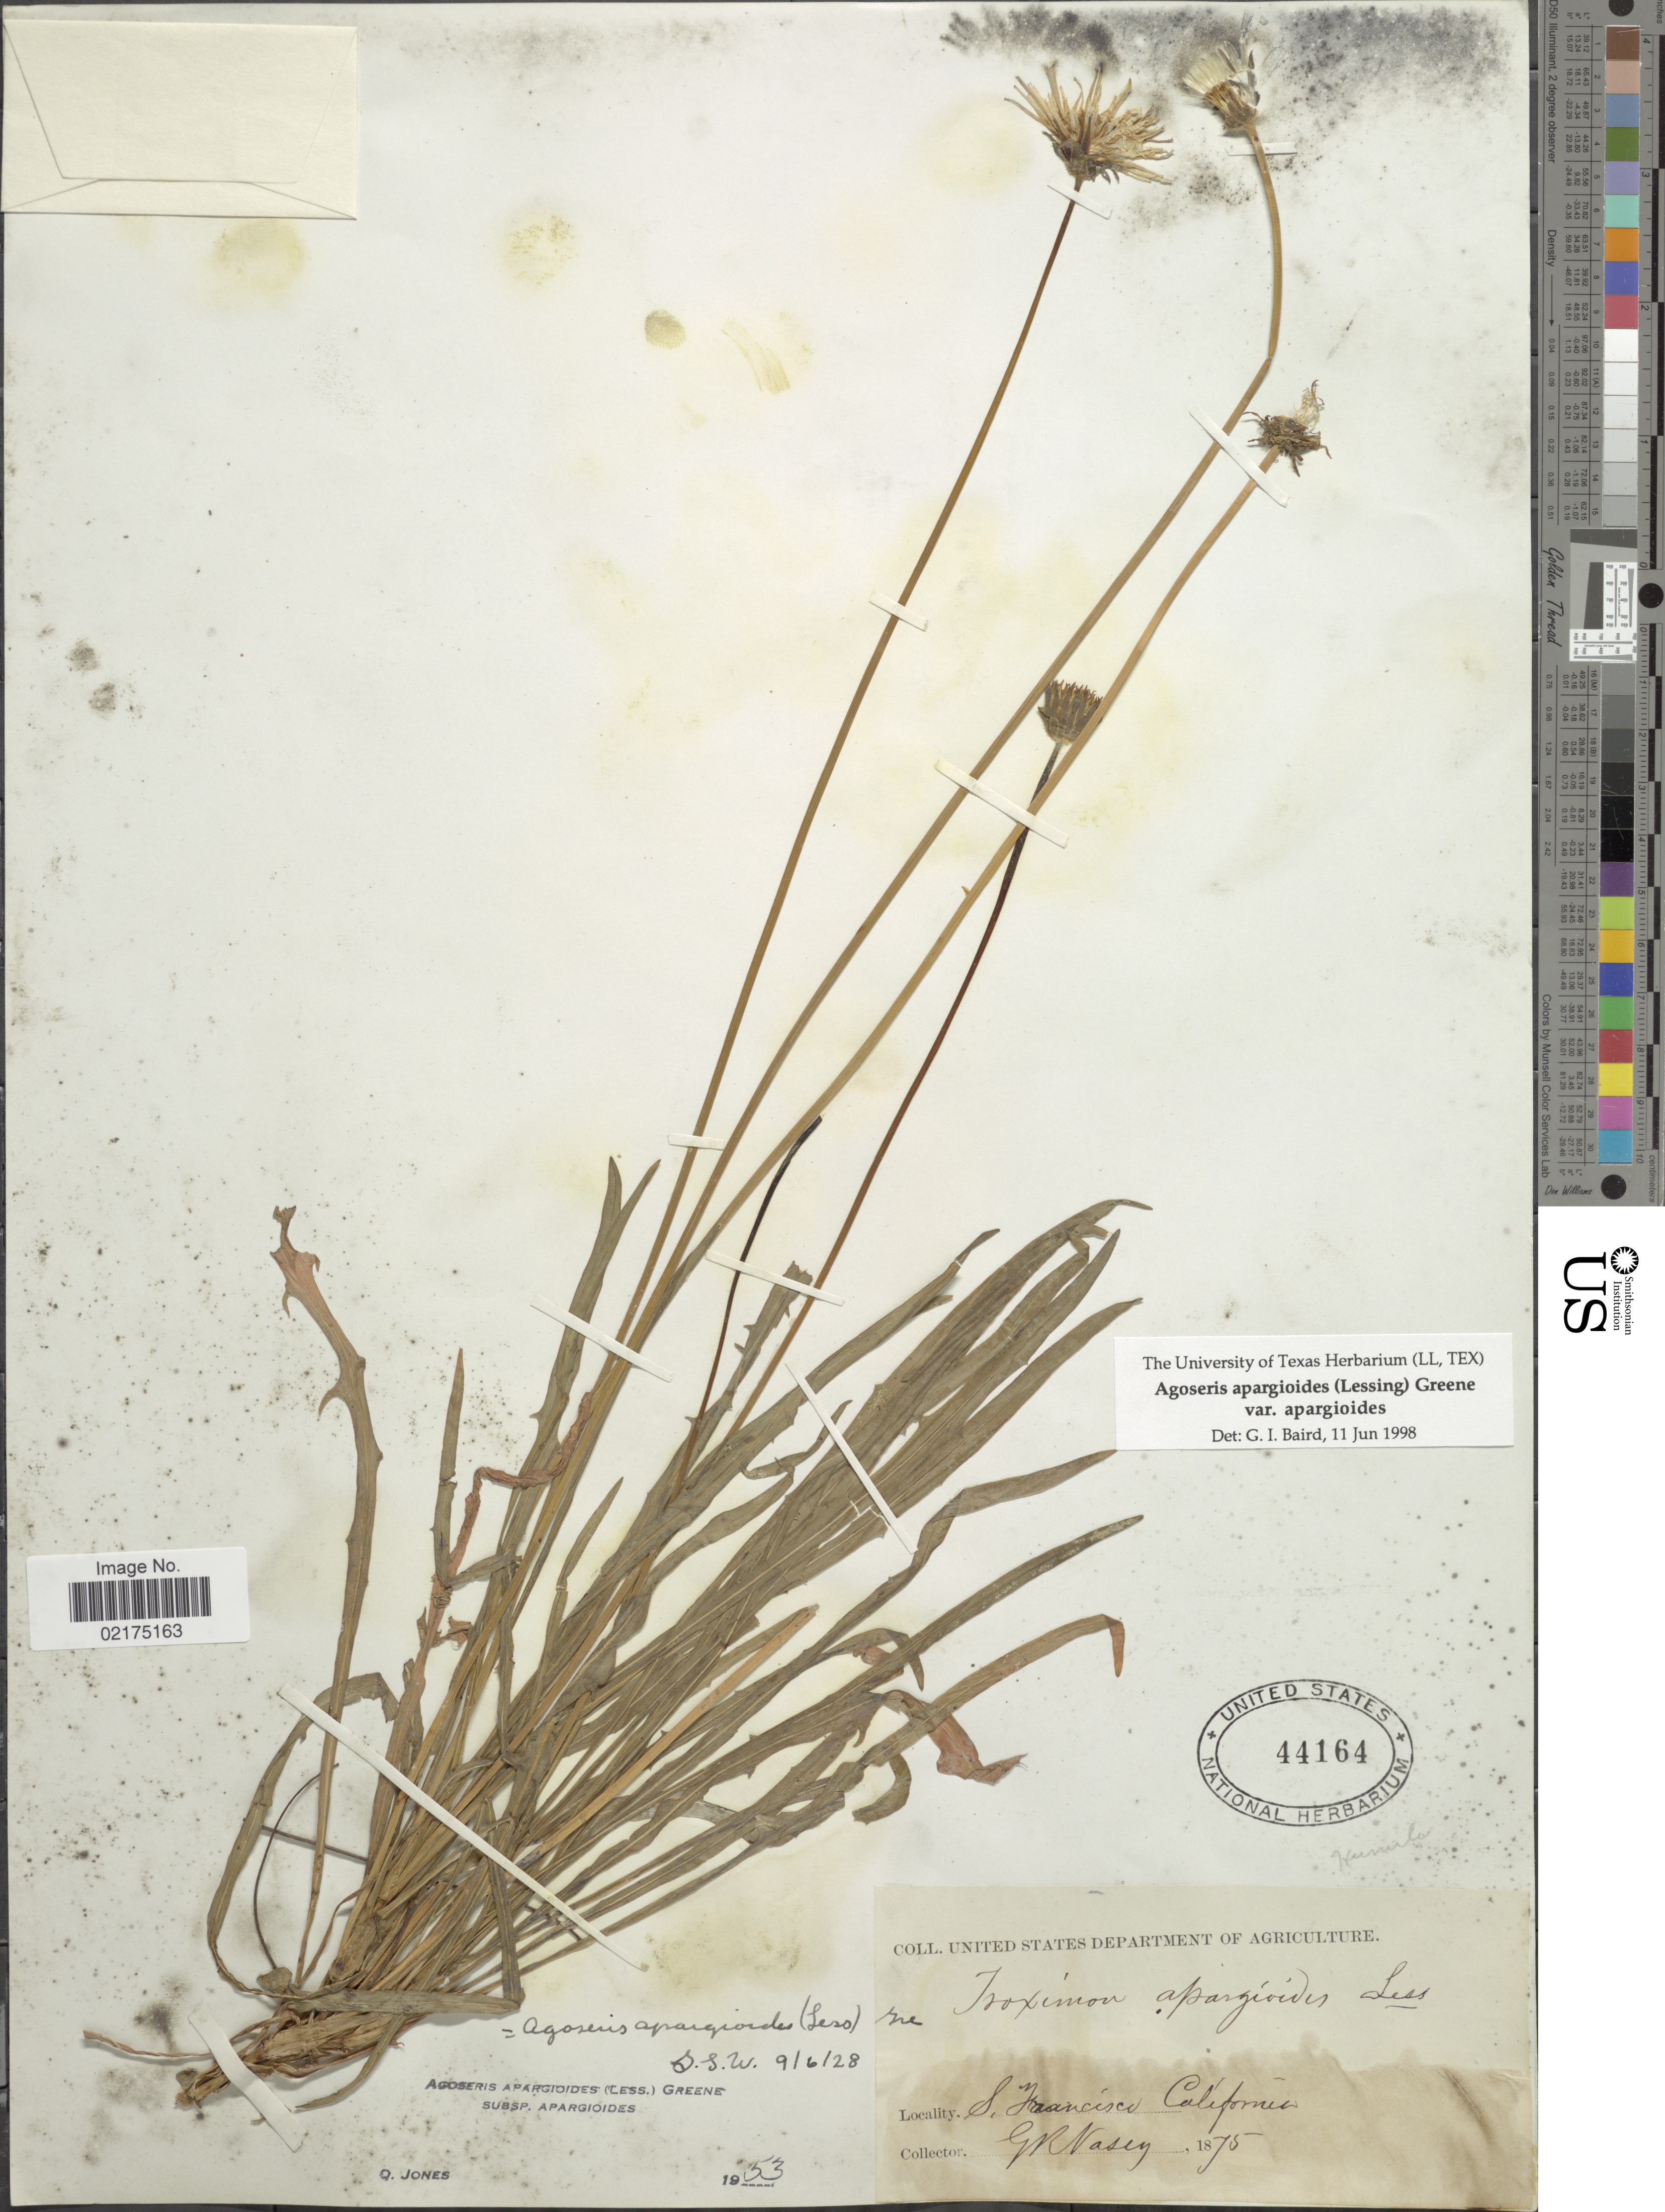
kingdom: Plantae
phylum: Tracheophyta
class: Magnoliopsida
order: Asterales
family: Asteraceae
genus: Agoseris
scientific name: Agoseris apargioides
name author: (Less.) Greene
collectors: G. R. Vasey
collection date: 1875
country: United States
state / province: California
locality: S. Francisco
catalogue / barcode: US 44164